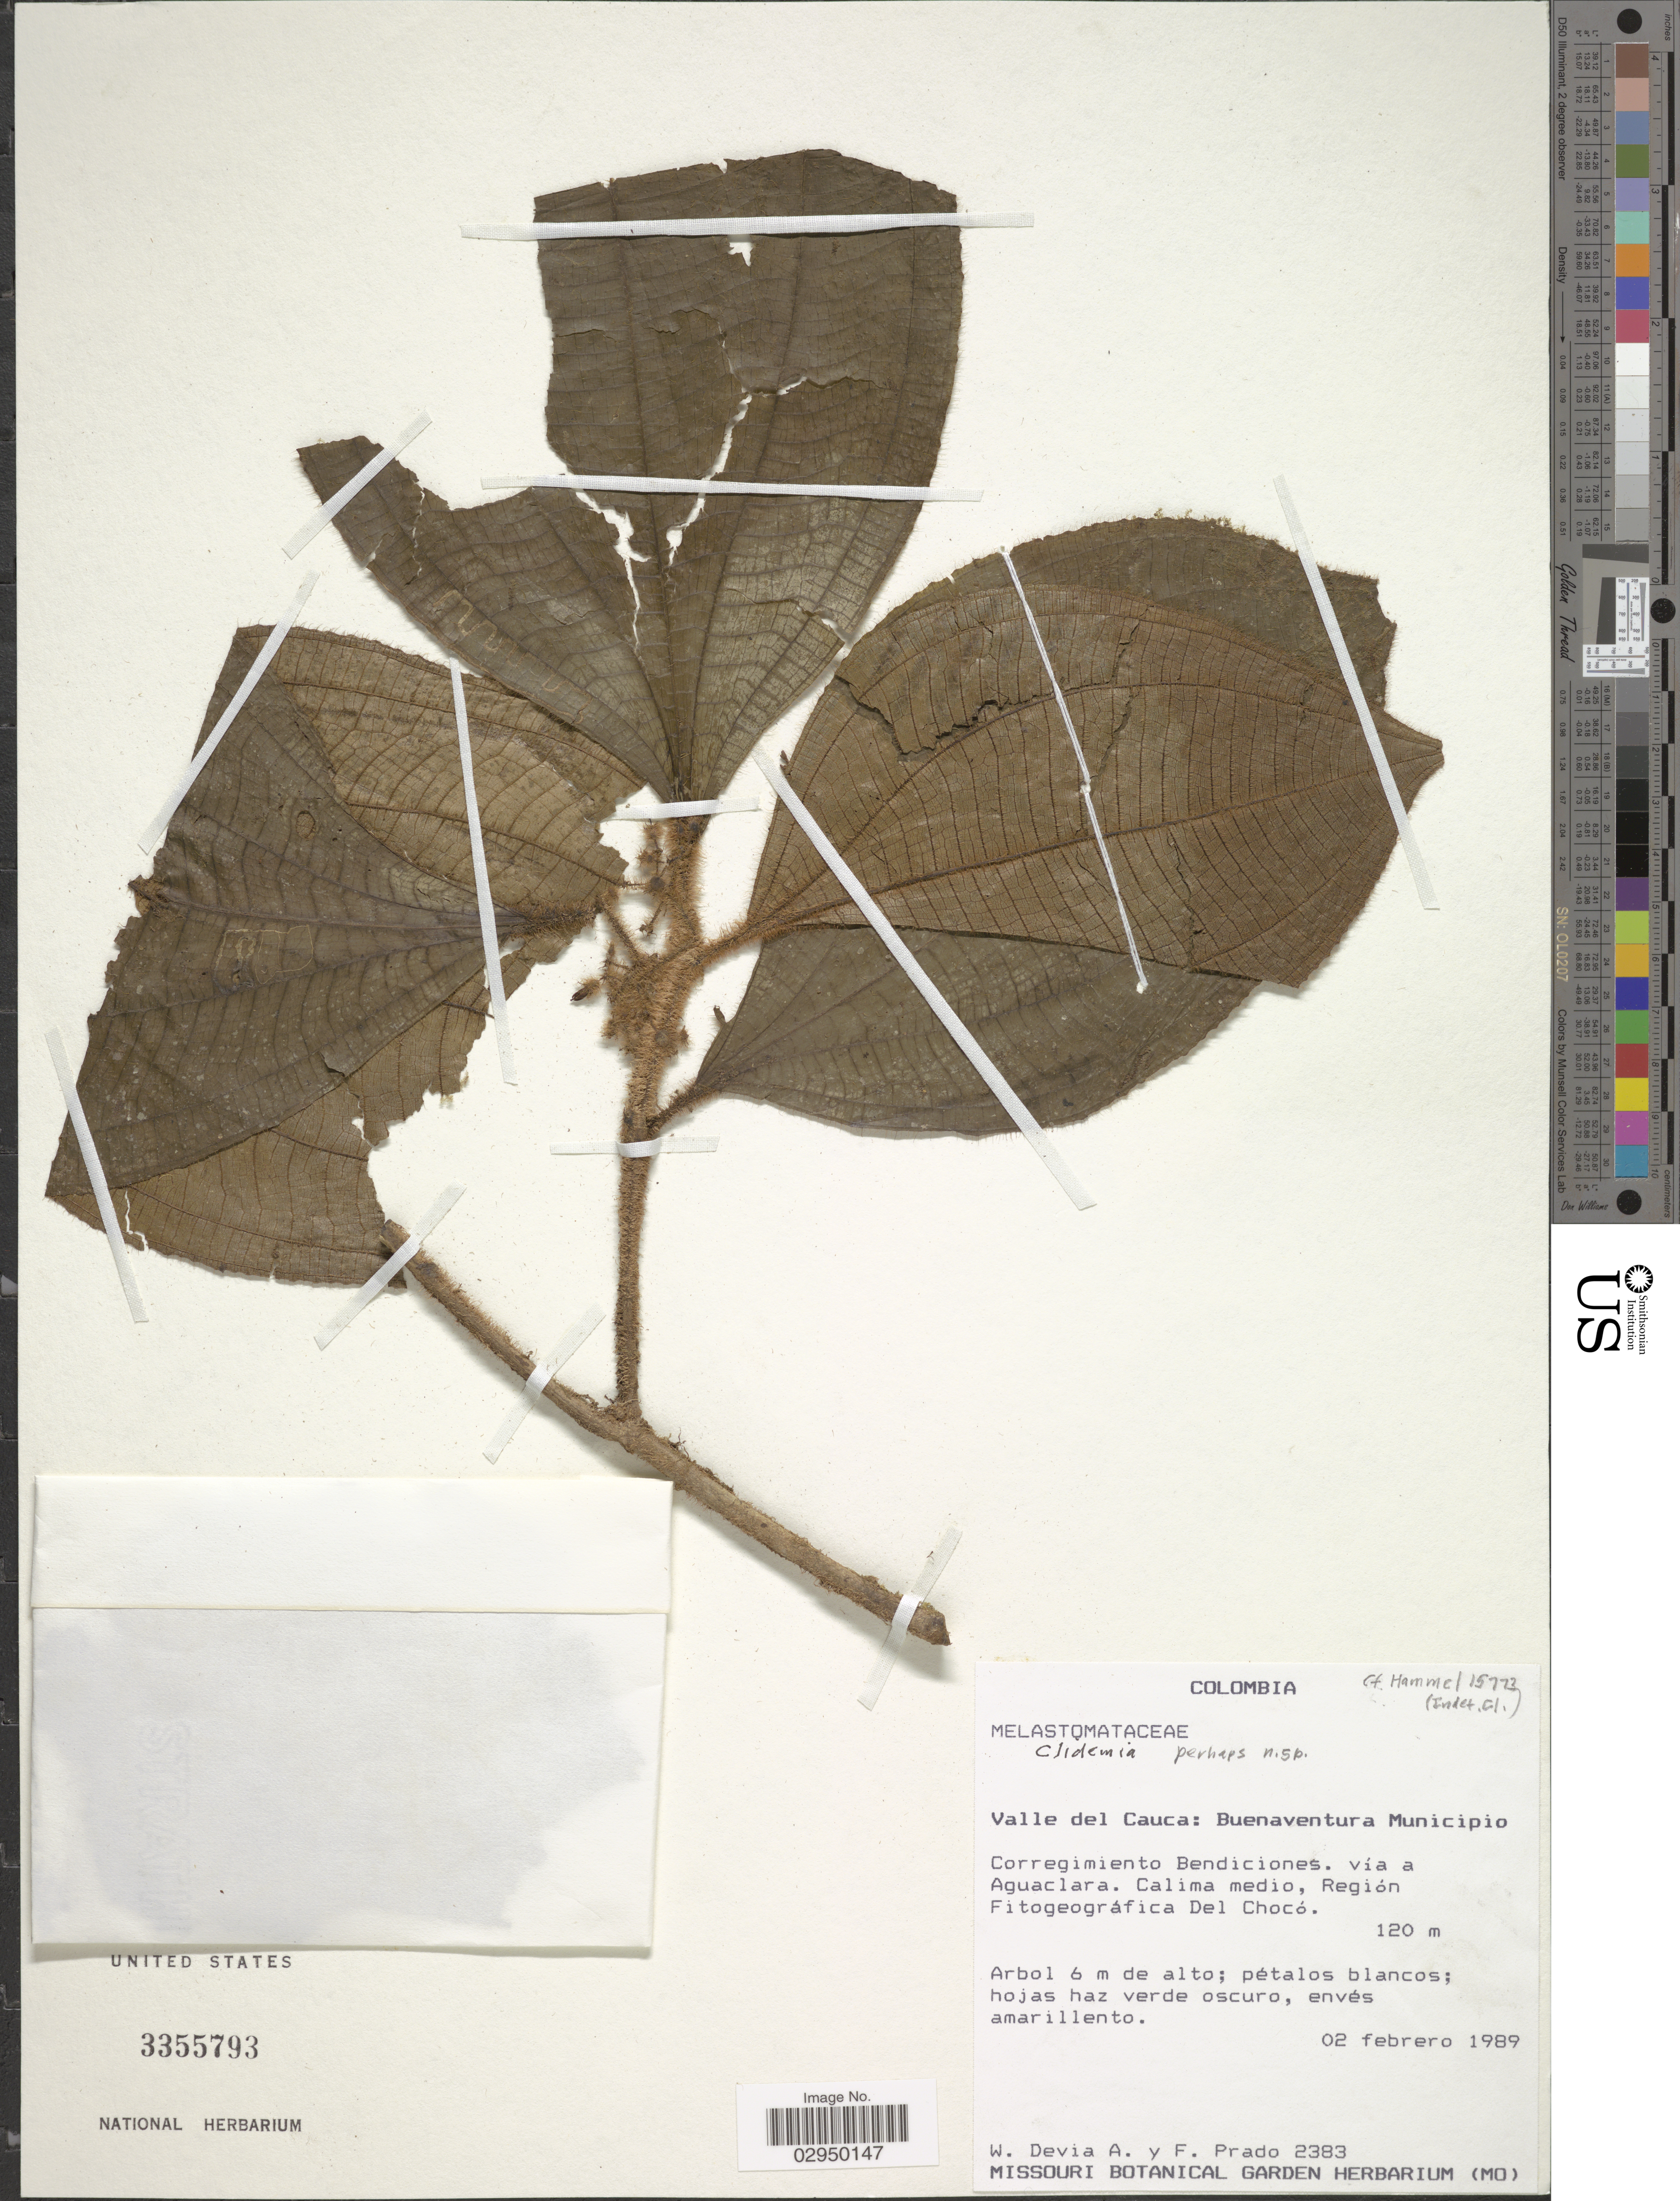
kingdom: Plantae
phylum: Tracheophyta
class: Magnoliopsida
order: Myrtales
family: Melastomataceae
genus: Clidemia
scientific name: Clidemia sp.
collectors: W. Devia A. & F. Prado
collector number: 2383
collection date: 1989-02-02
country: Colombia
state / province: Valle del Cauca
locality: Buenaventura Municipio. Corregimiento Bendiciones. vía a Aguaclara. Calima medio, Región Fitogeográfica Del Chocó.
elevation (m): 120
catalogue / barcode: US 3355793